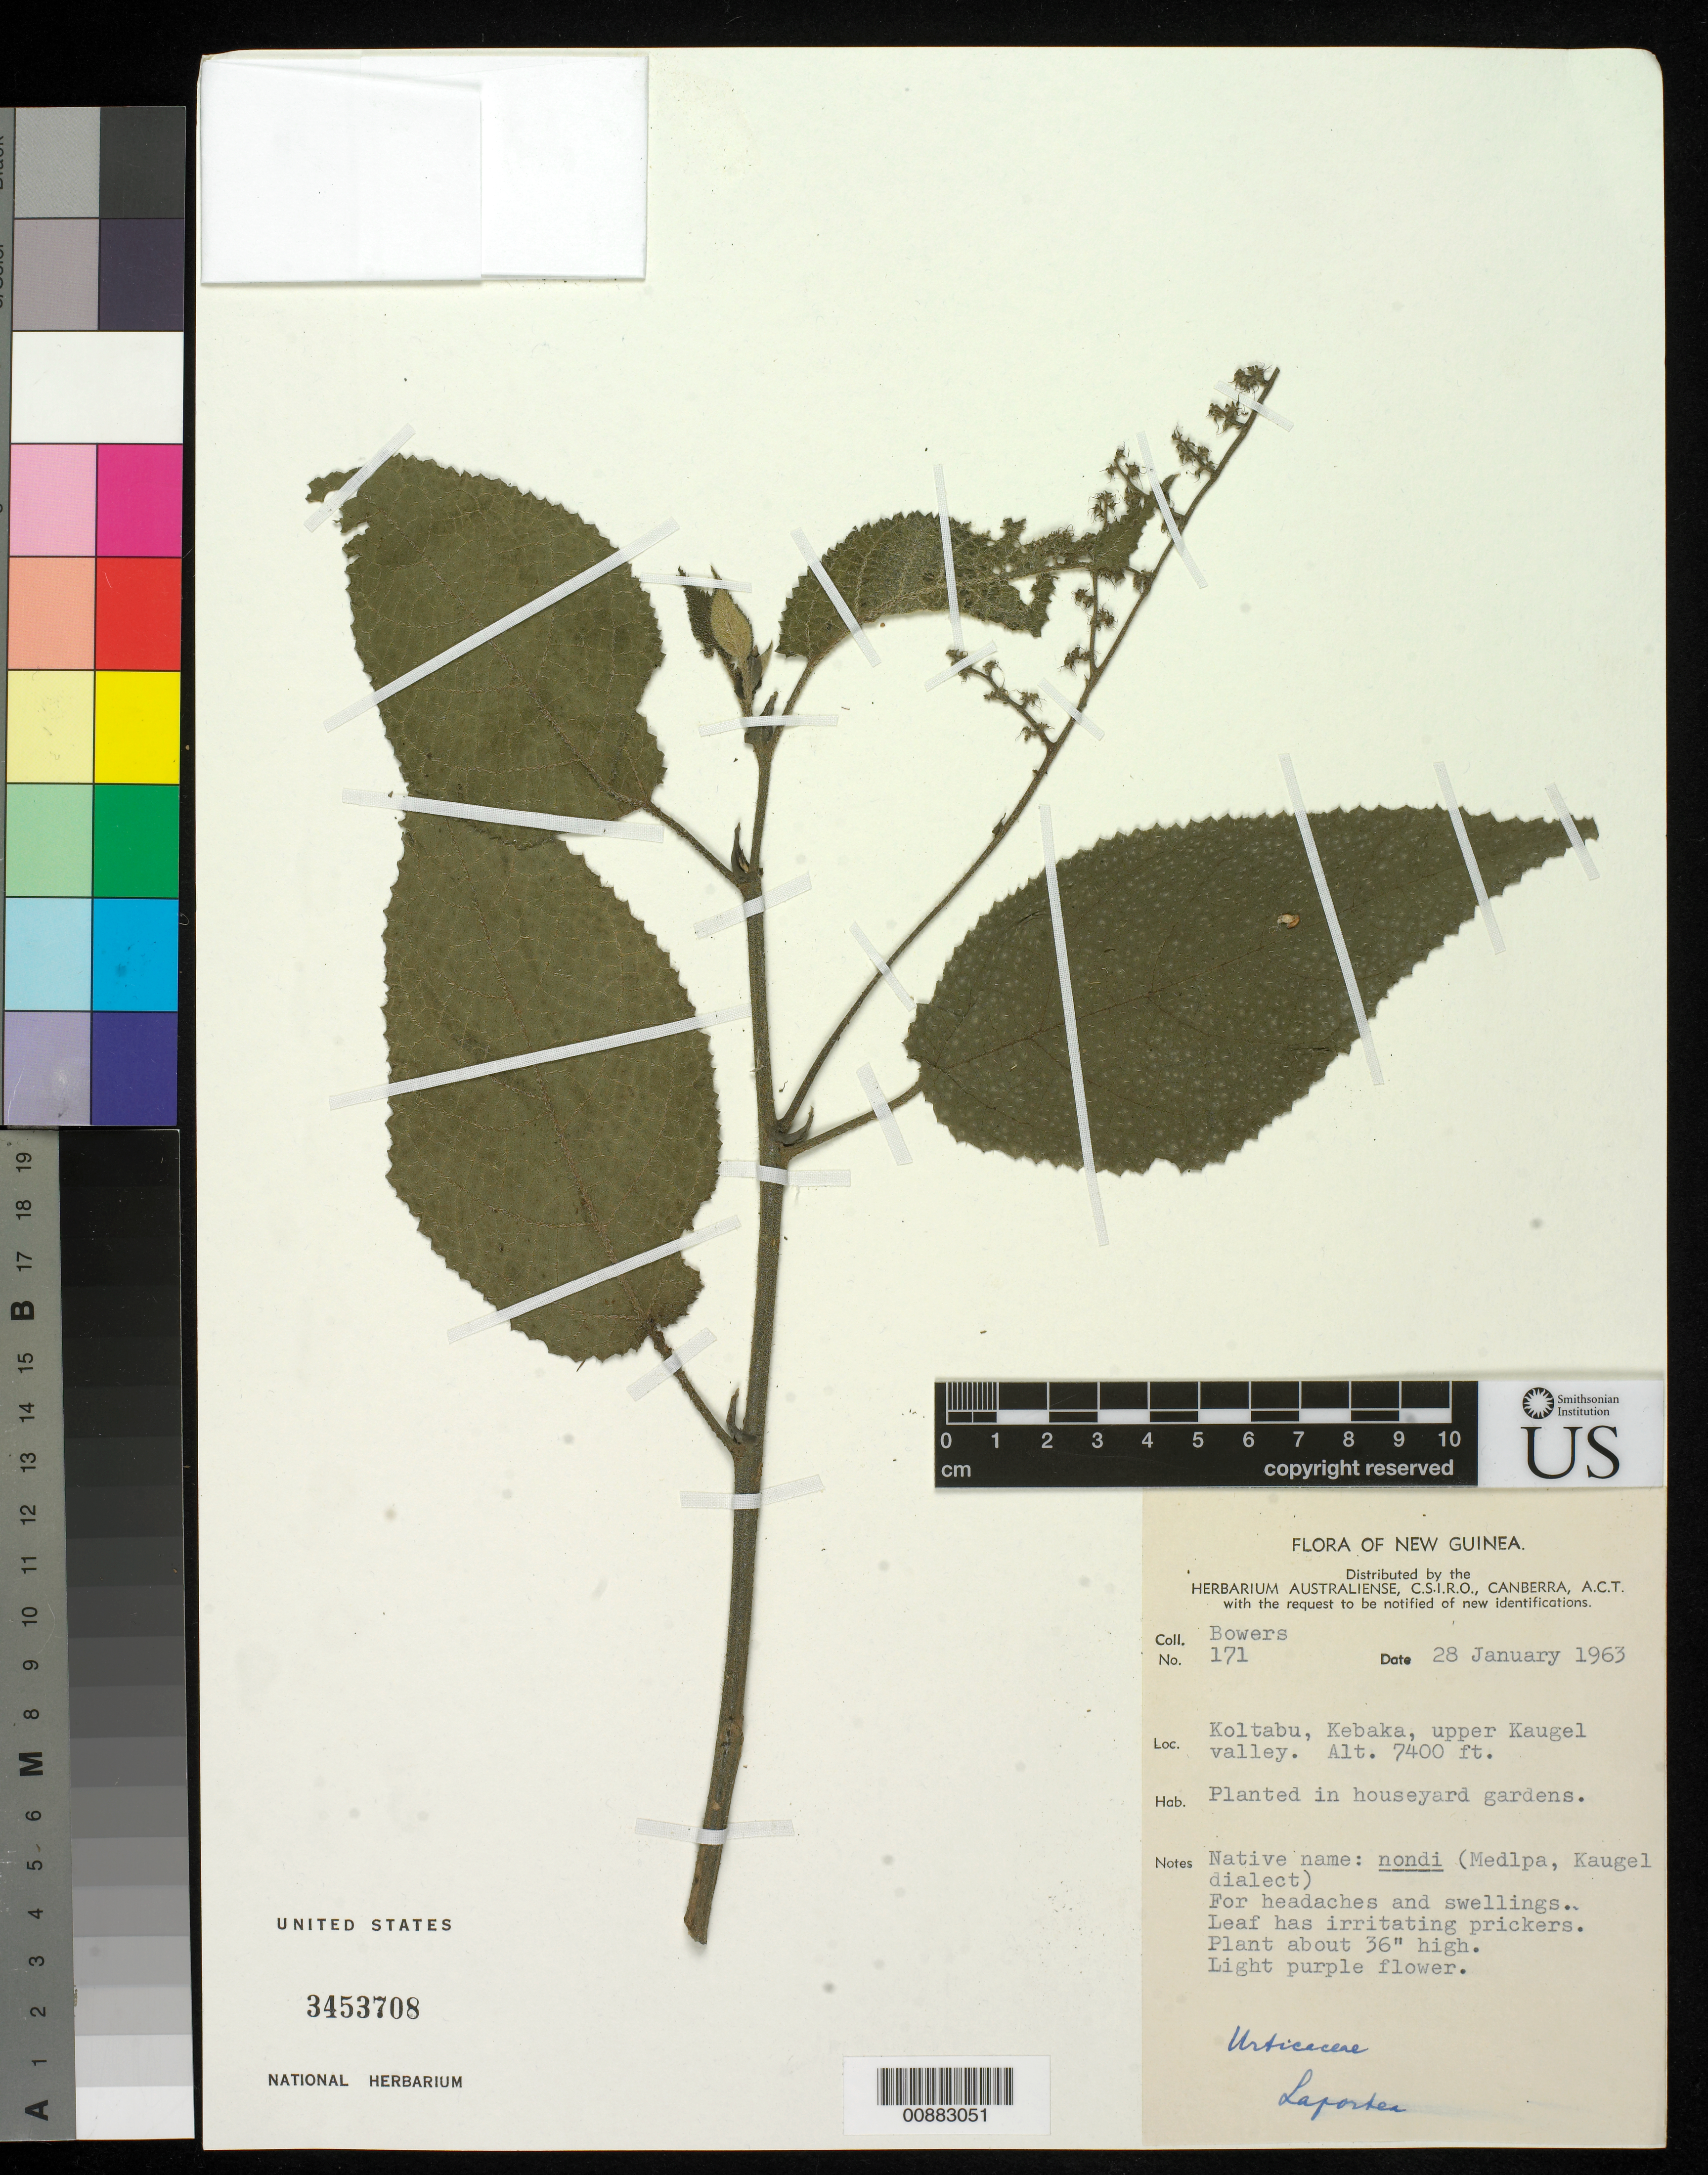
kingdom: Plantae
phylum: Tracheophyta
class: Magnoliopsida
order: Rosales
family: Urticaceae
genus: Laportea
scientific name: Laportea sp.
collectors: N. Bowers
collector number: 171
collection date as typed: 28 Jan 1963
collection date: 1963-01-28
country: Papua New Guinea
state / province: Chimbu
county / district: Goroka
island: New Guinea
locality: Koltabu, Kebaka, upper Kaugel valley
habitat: planted in houseyard gardens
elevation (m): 2256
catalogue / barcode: US 3453708